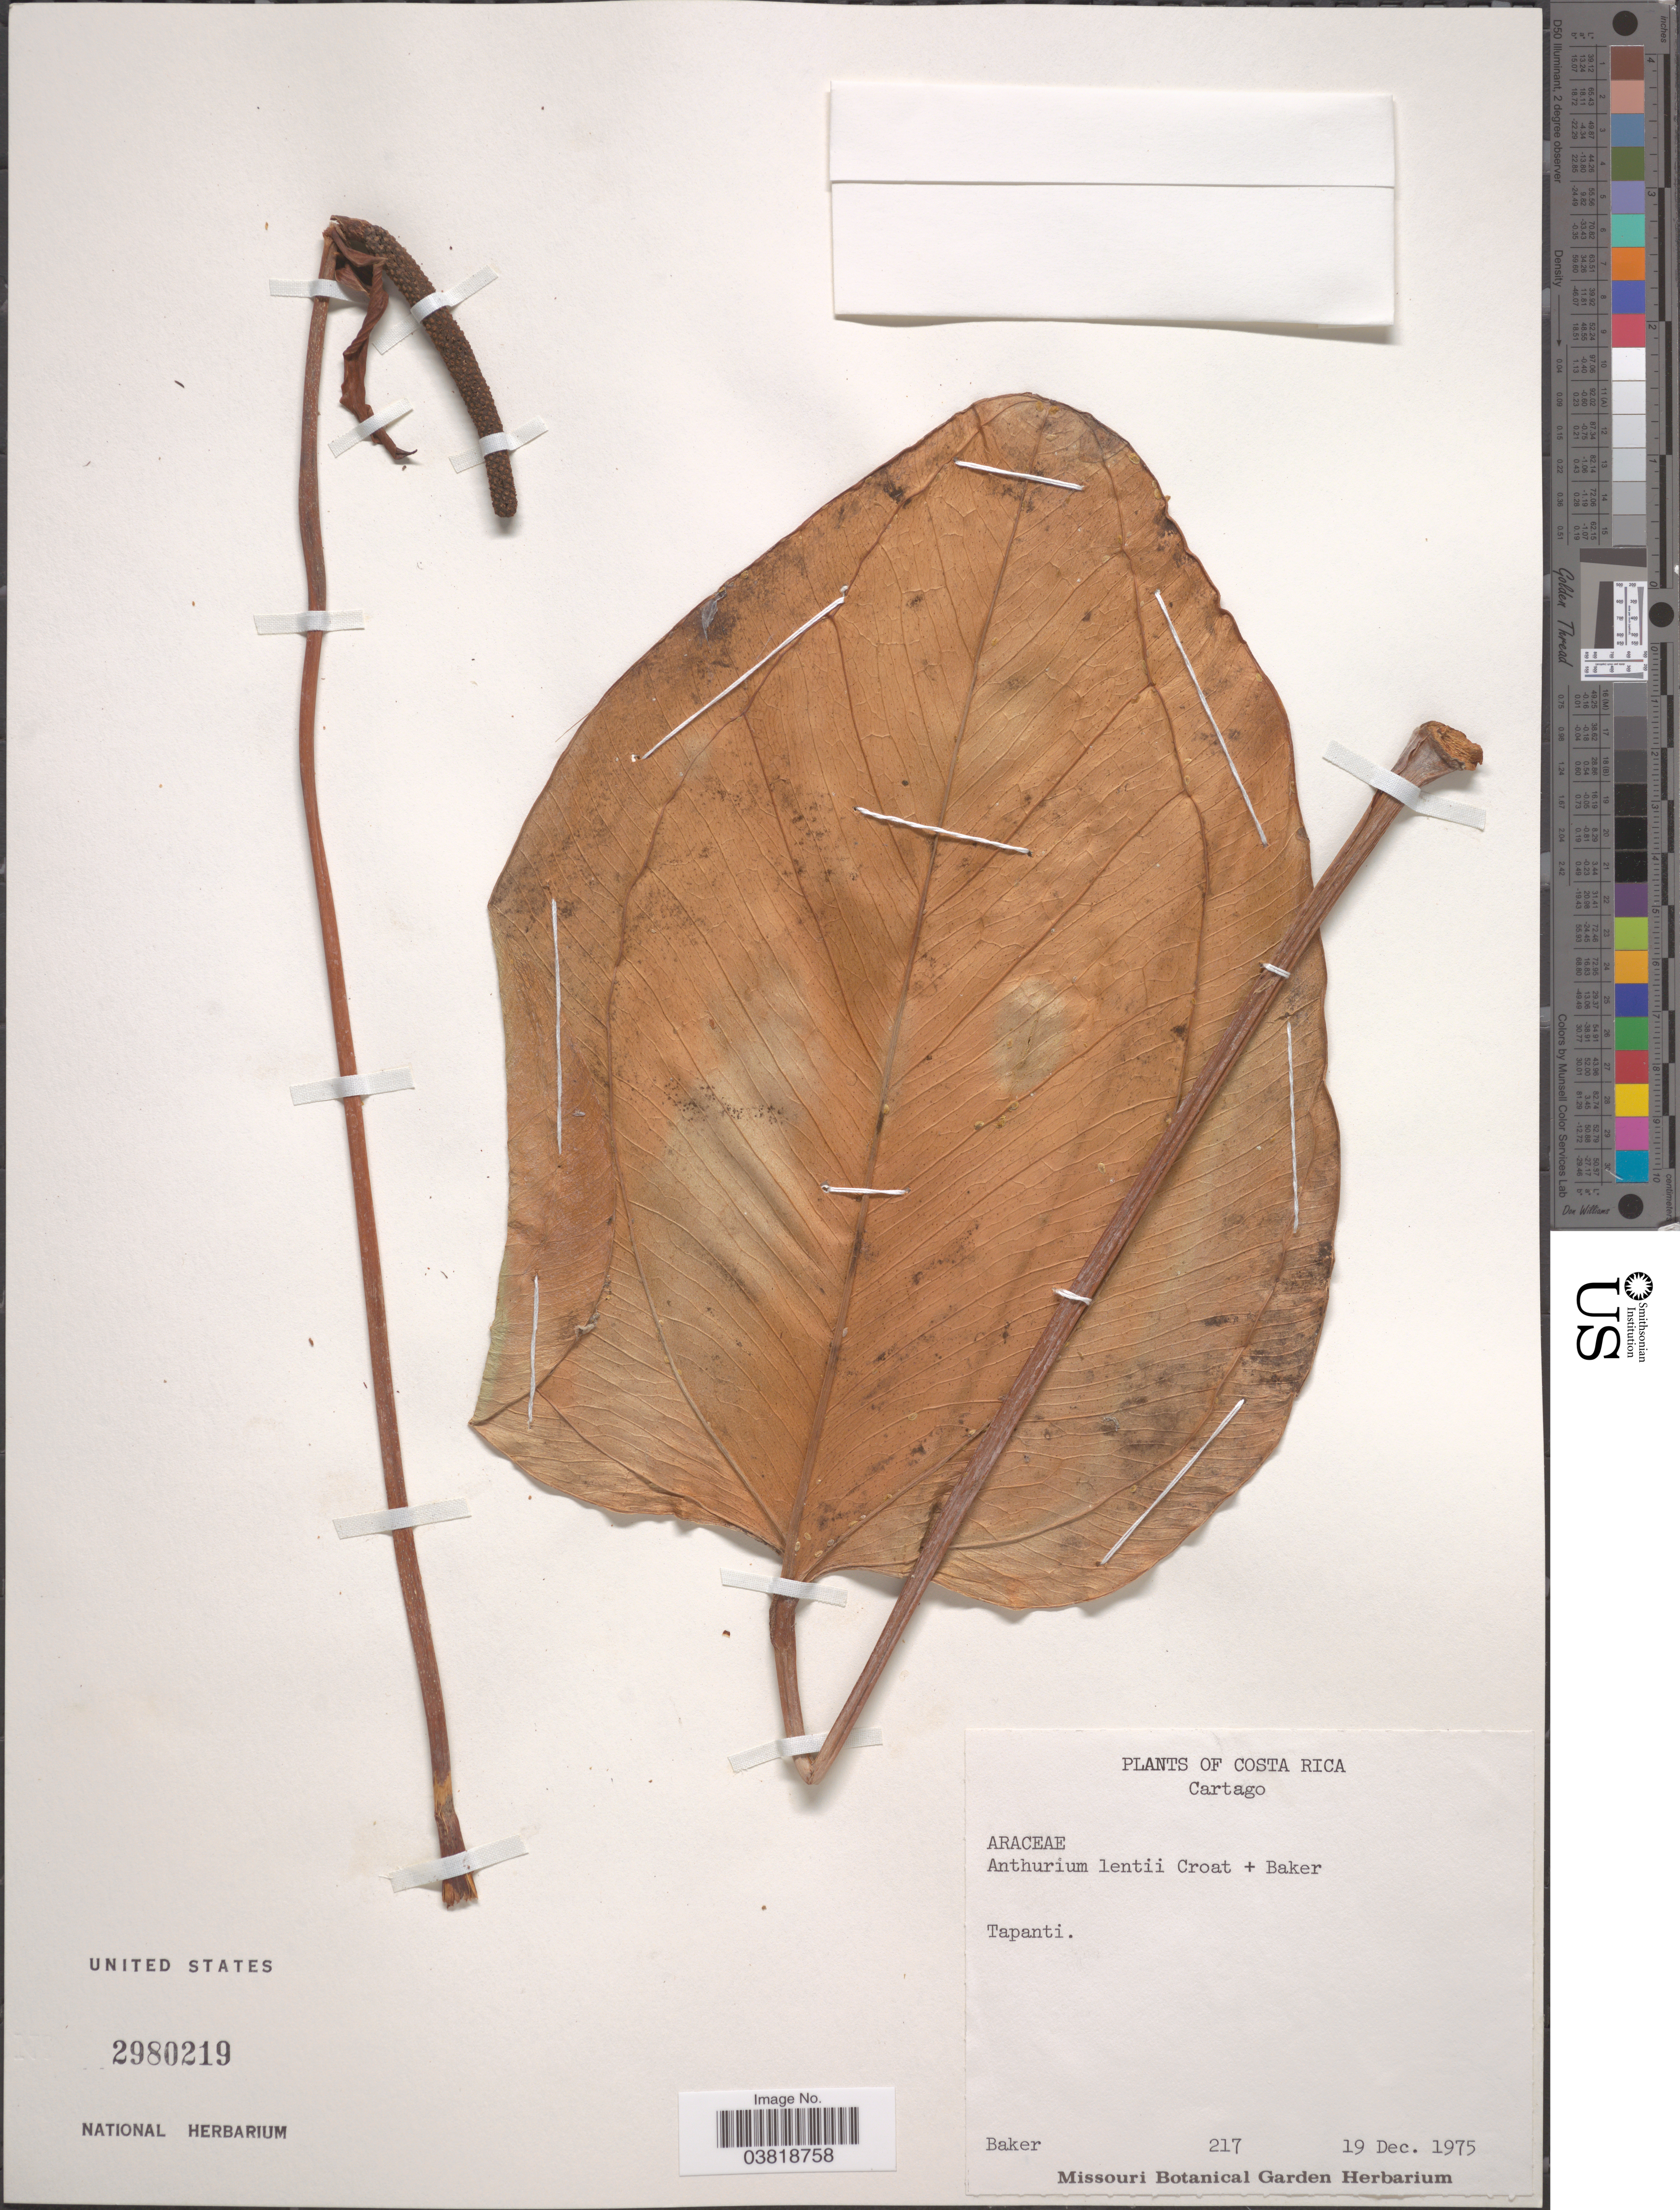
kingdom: Plantae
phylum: Tracheophyta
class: Liliopsida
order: Alismatales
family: Araceae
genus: Anthurium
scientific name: Anthurium lentii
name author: Croat & R.A. Baker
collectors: -- Baker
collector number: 217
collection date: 1975-12-19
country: Costa Rica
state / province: Cartago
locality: Tapanti.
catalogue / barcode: US 2980219